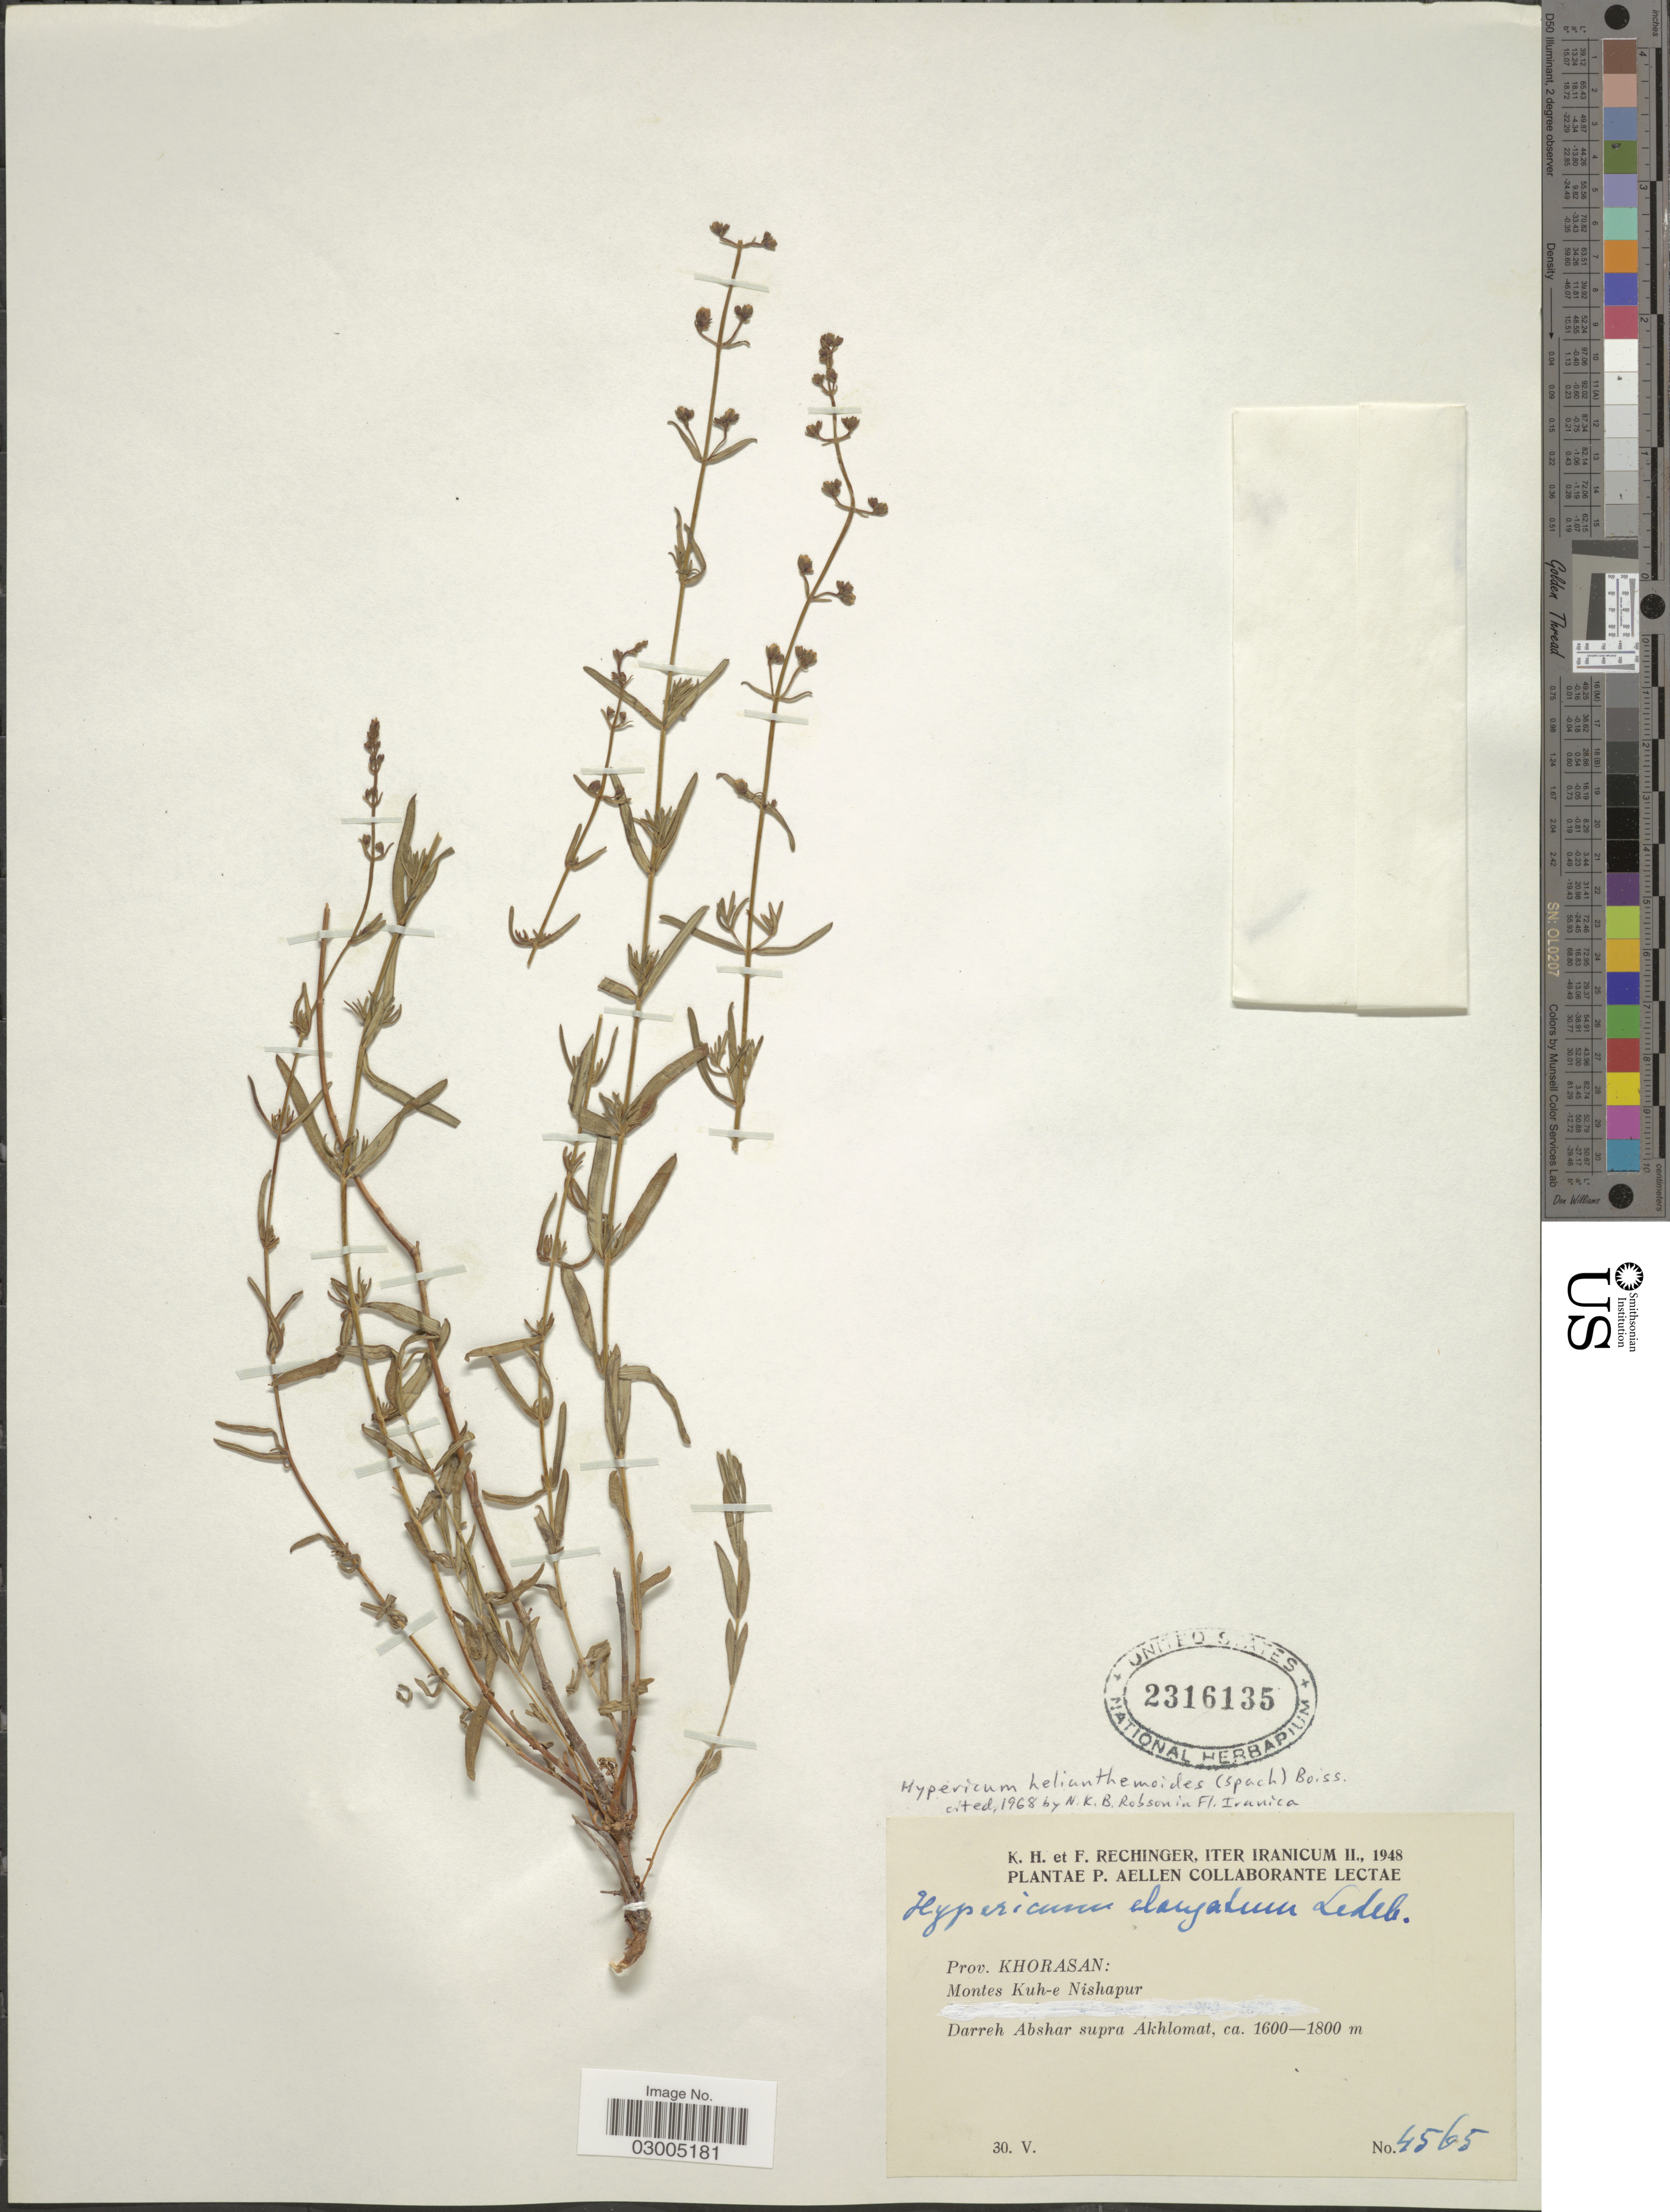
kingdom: Plantae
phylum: Tracheophyta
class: Magnoliopsida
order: Malpighiales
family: Hypericaceae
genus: Hypericum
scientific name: Hypericum helianthemoides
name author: (Spach) Boiss.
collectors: K. H. Rechinger, F. Rechinger & P. Aellen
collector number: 4565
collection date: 1948-05-30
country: Iran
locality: Montes Kuh-e Nishapur. Darreh Abshar supra Aklomat.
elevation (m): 1600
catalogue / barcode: US 2316135